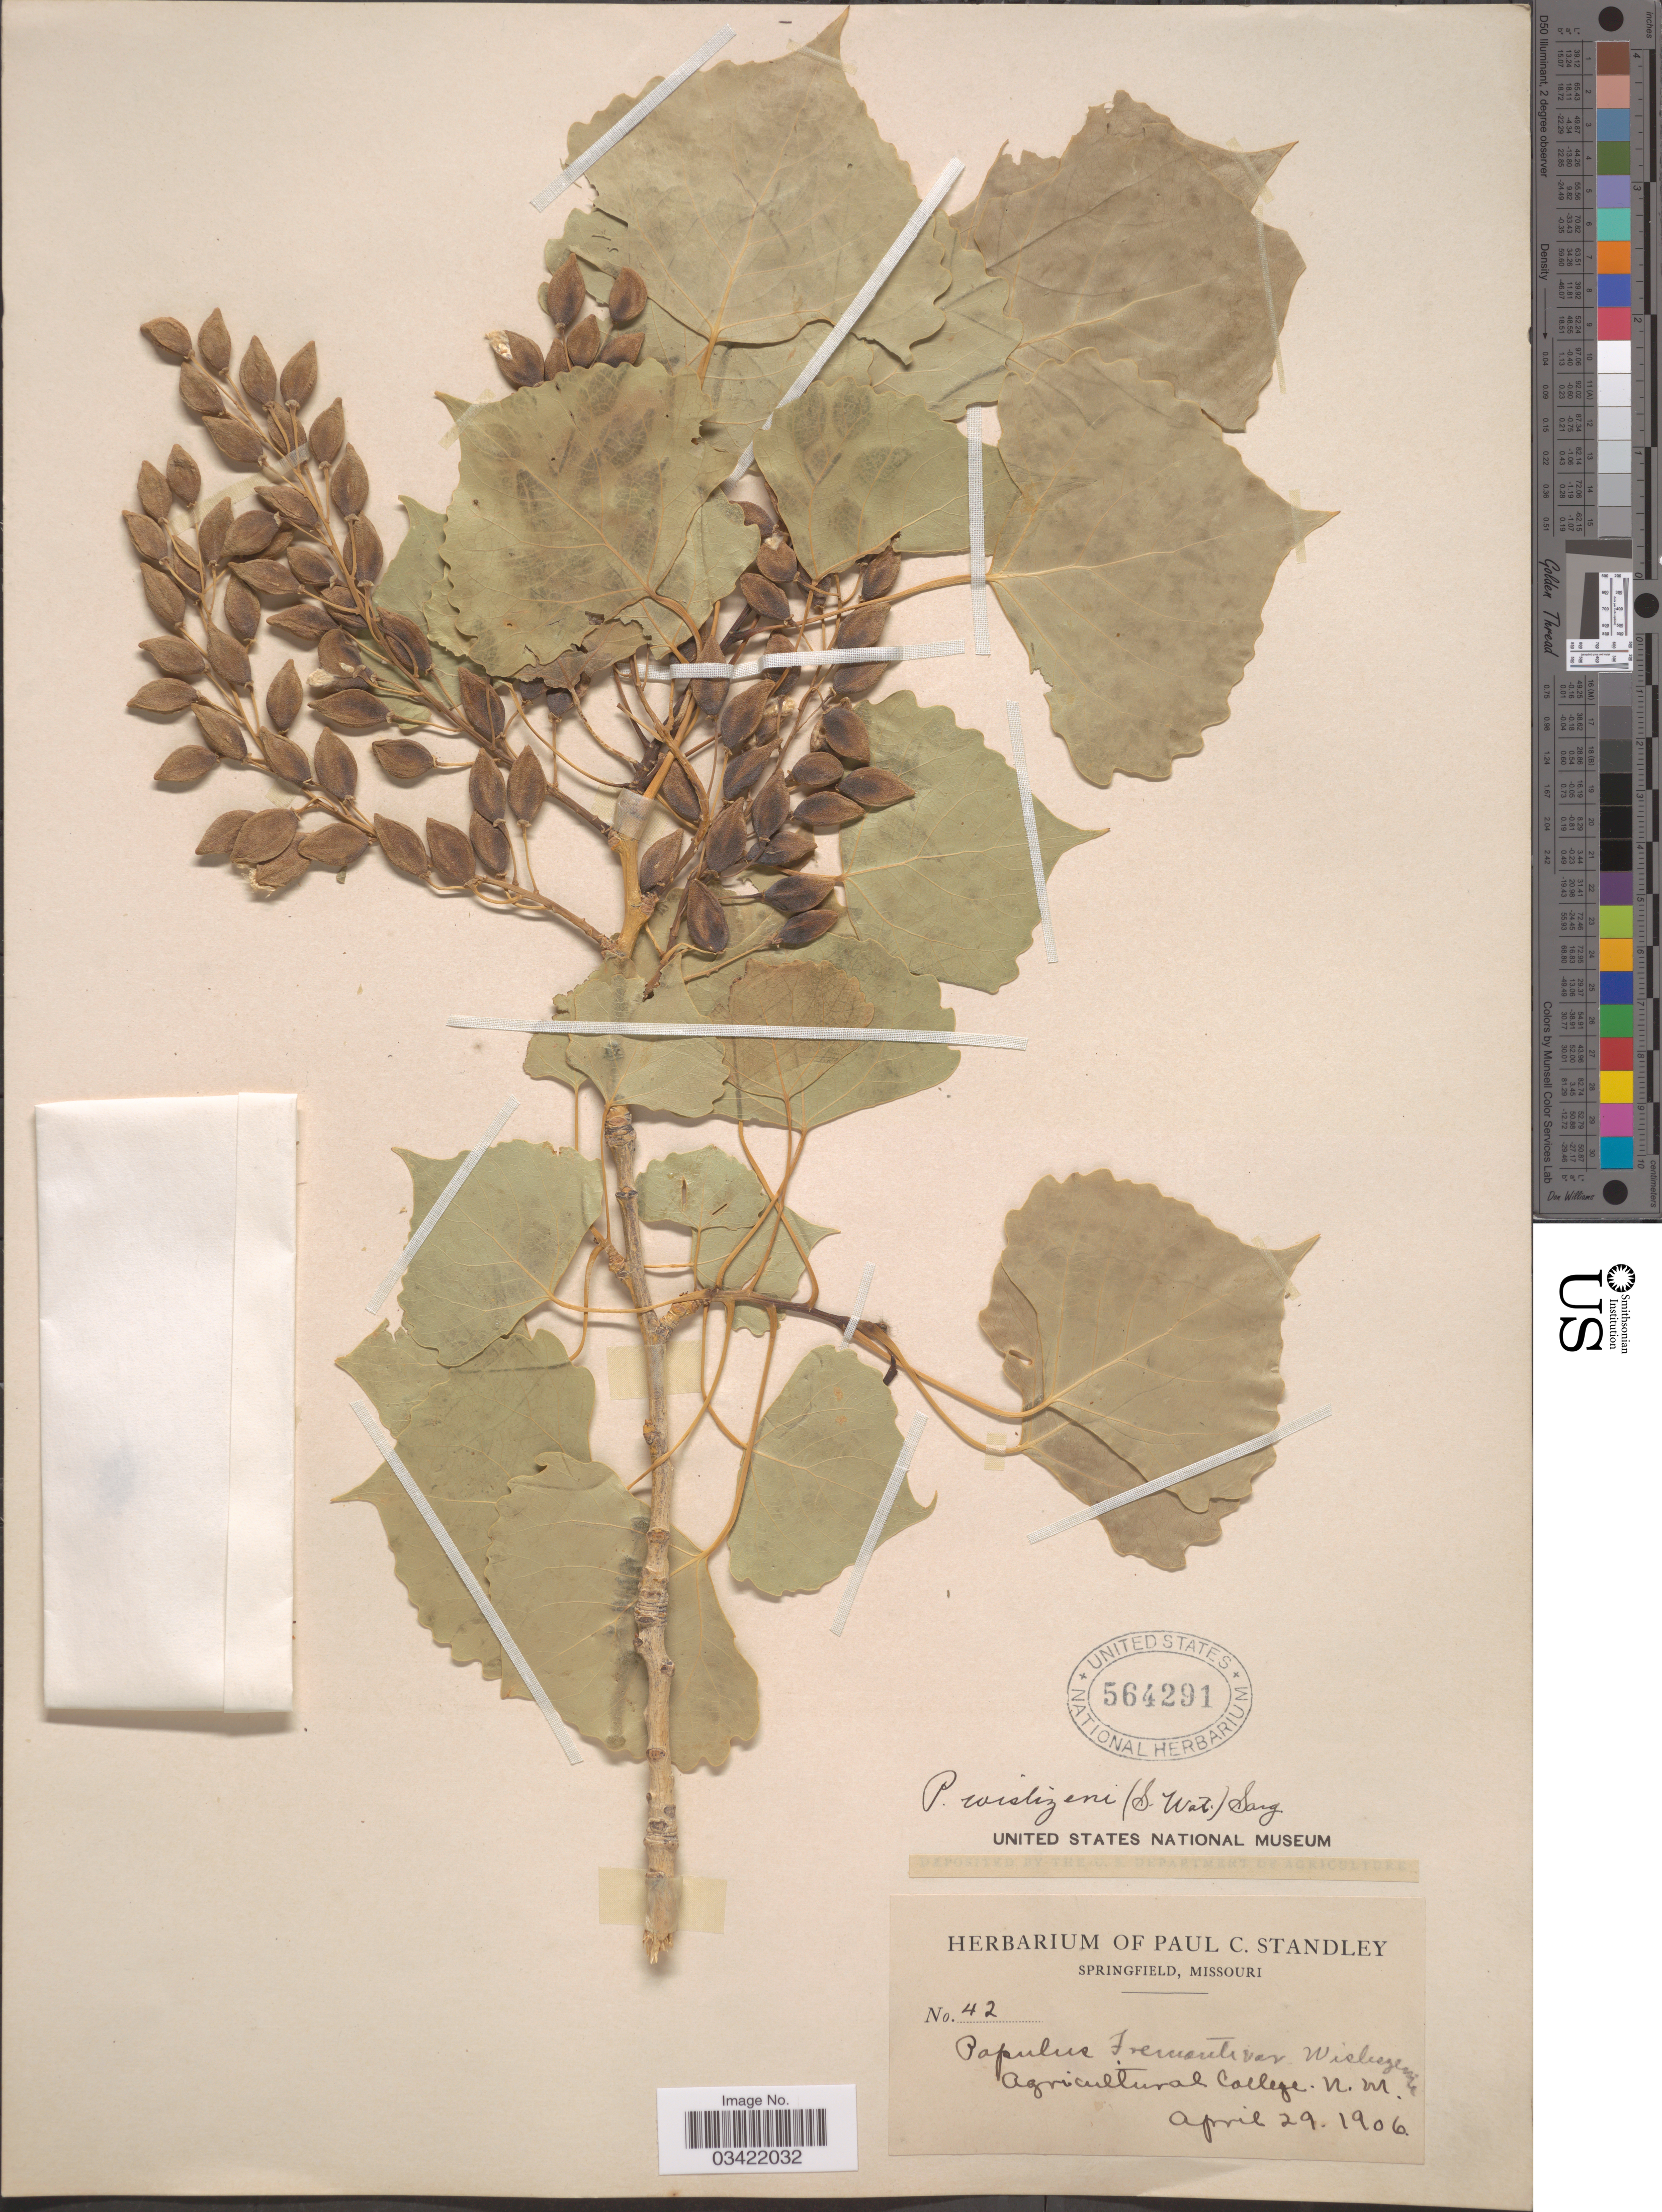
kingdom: Plantae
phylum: Tracheophyta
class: Magnoliopsida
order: Malpighiales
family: Salicaceae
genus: Populus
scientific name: Populus deltoides subsp. wislizeni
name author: (S. Watson) Eckenw.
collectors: ex herb. Paul C. Standley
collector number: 42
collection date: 1906-04-29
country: United States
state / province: New Mexico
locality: Agricultural College.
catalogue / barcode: US 564291